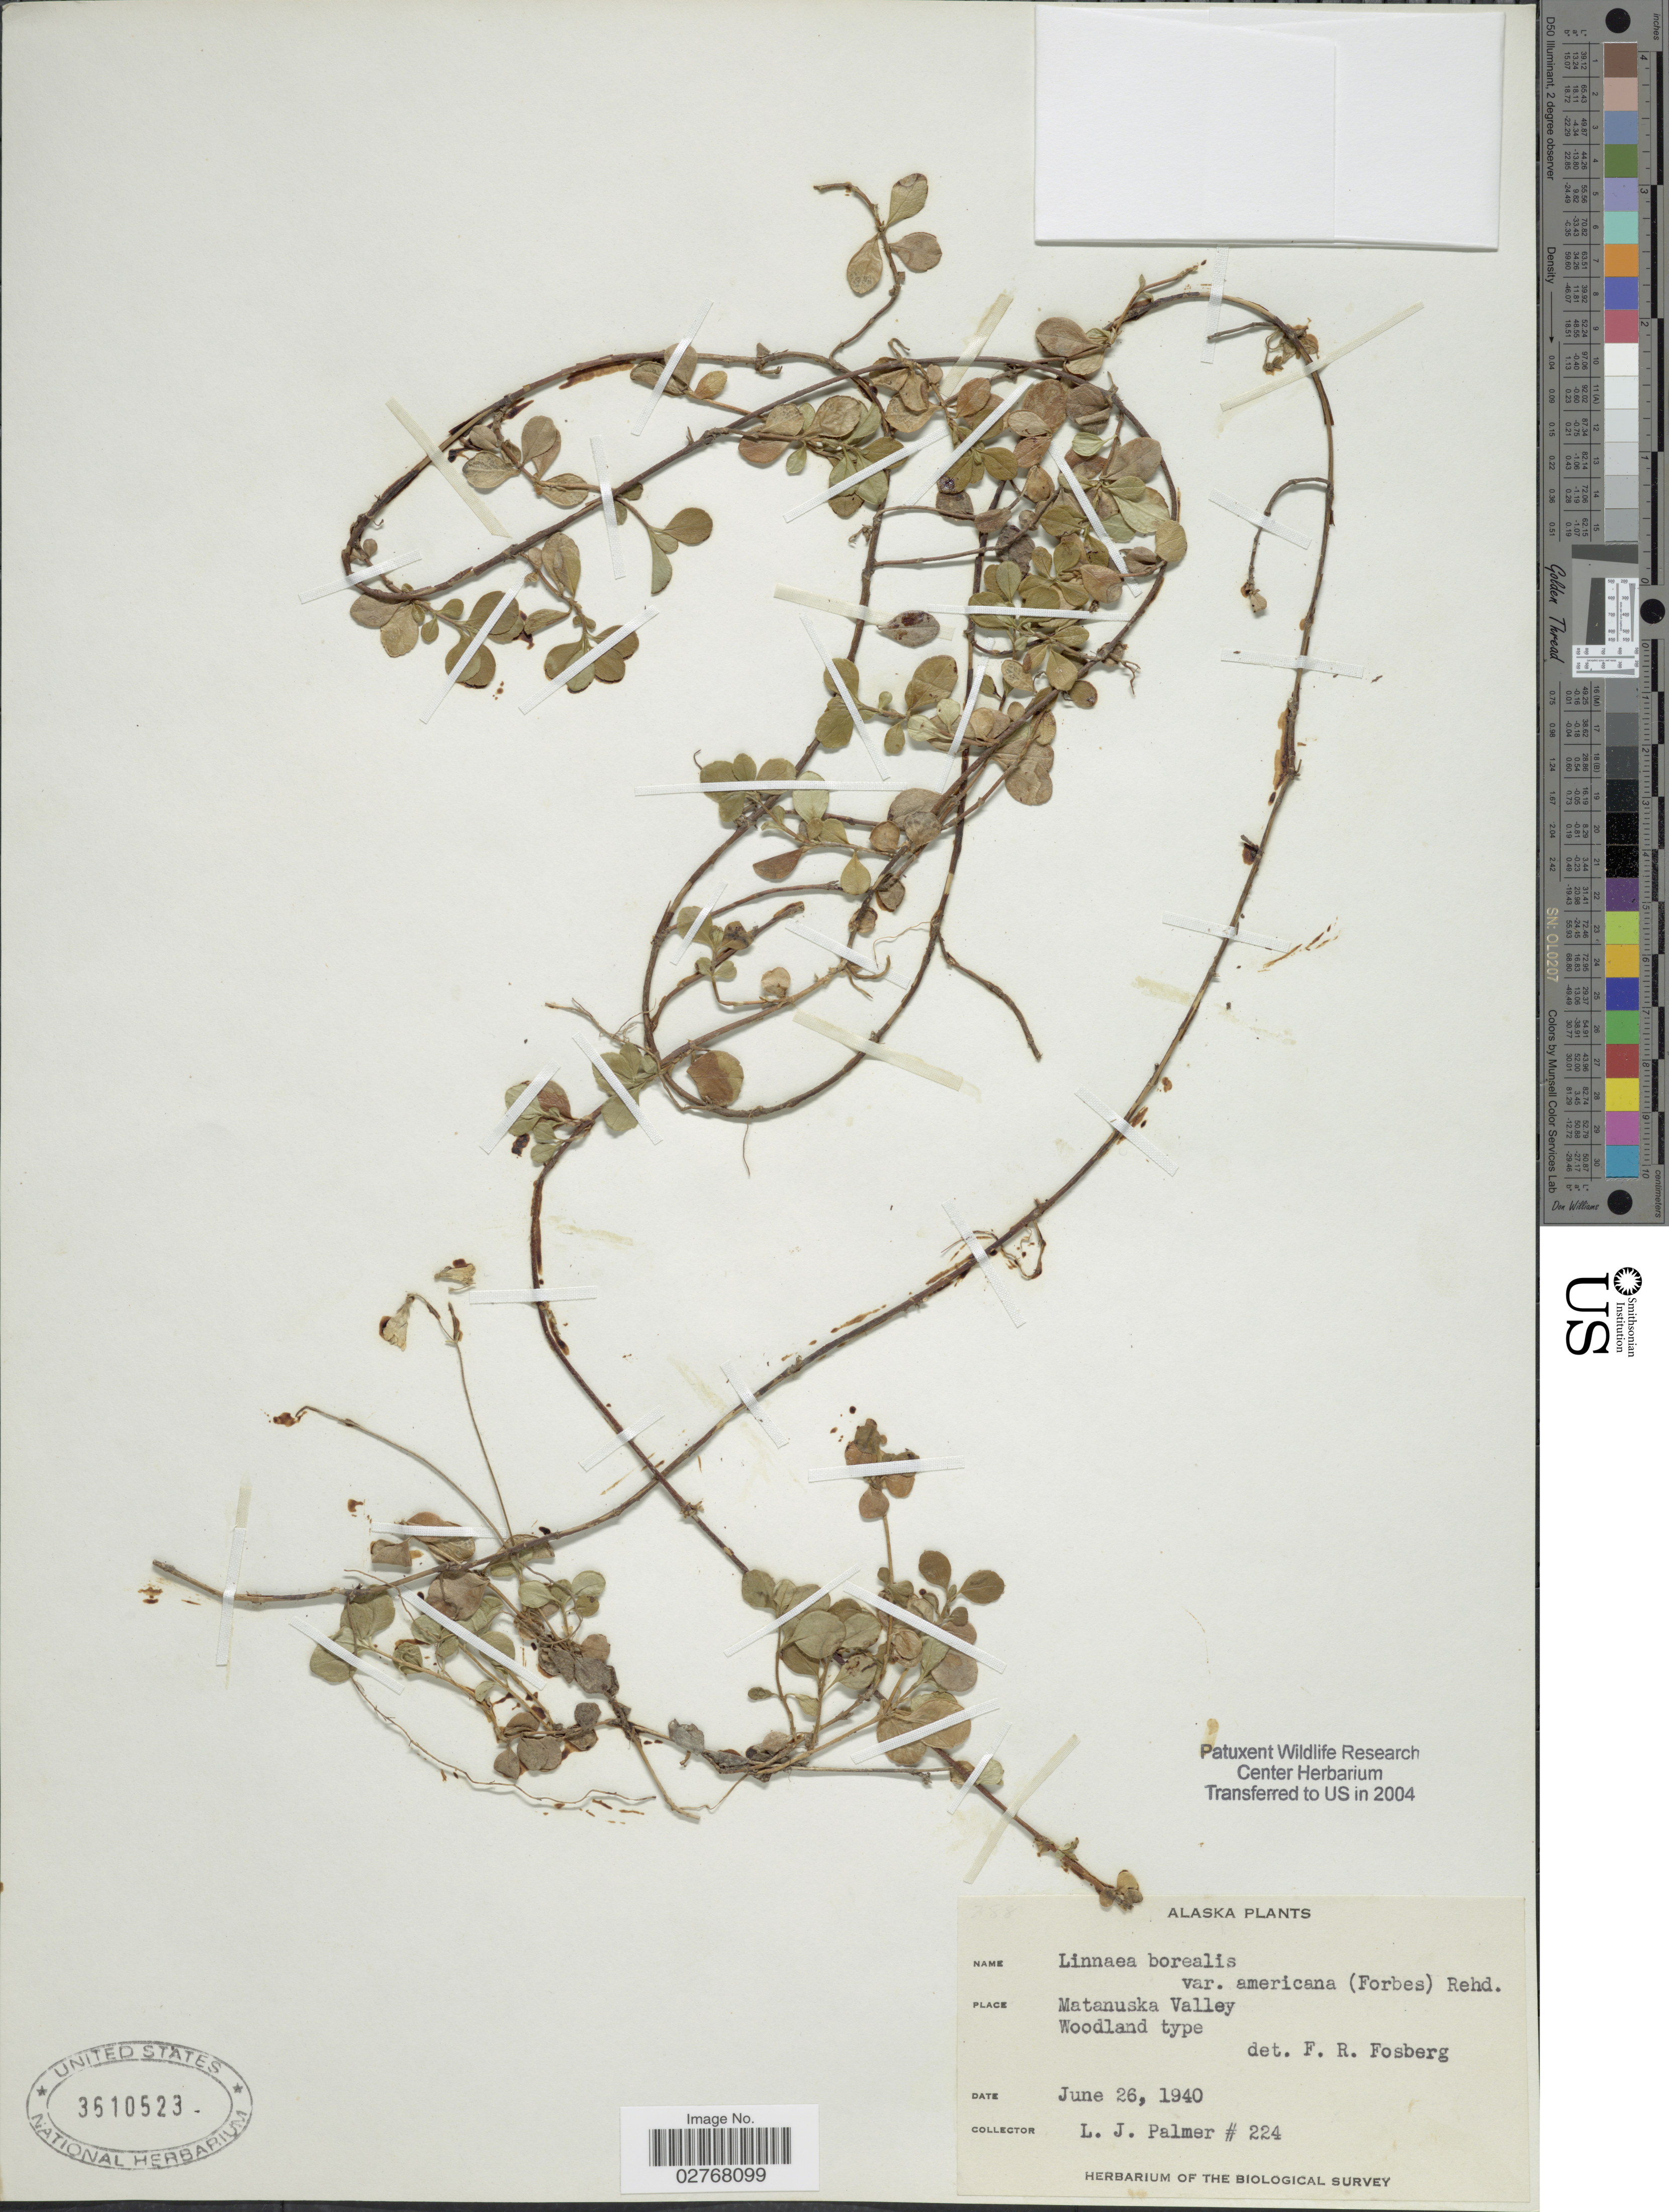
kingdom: Plantae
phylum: Tracheophyta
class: Magnoliopsida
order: Dipsacales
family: Caprifoliaceae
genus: Linnaea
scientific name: Linnaea borealis var. americana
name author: (J. Forbes) Rehder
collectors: L. J. Palmer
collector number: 224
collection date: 1940-06-26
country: United States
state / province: Alaska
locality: Matanuska Valley.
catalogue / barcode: US 3610523